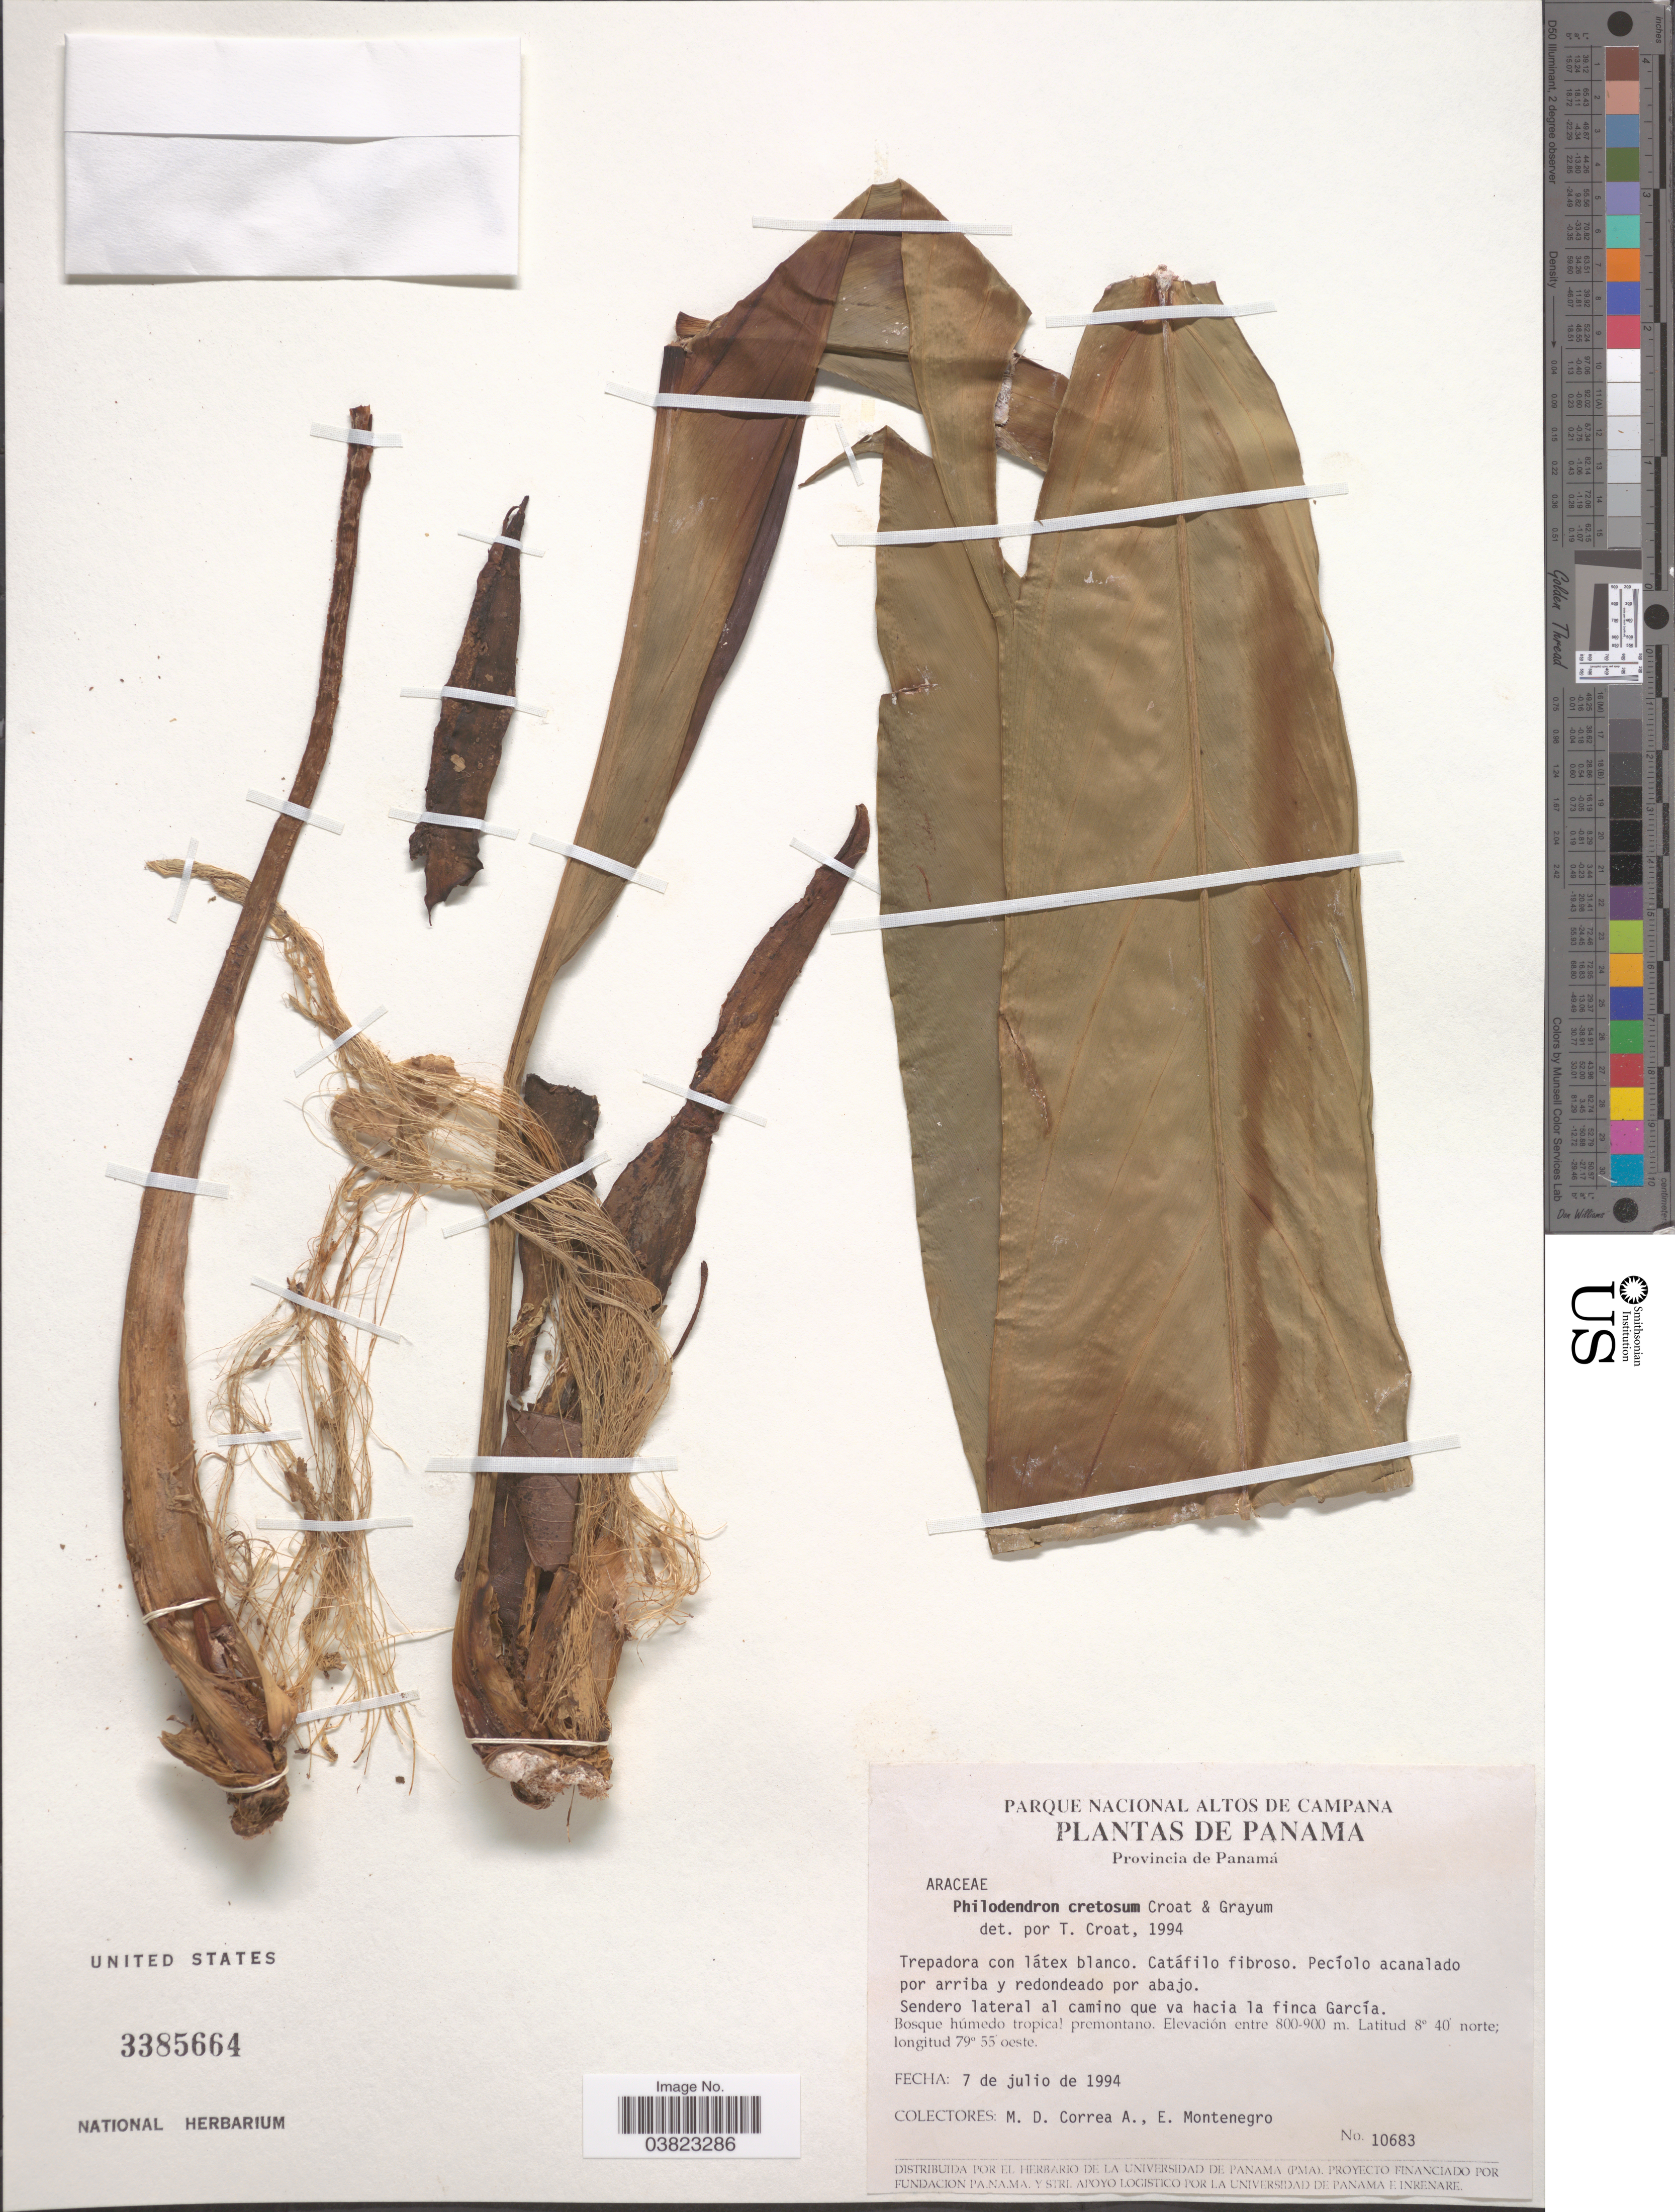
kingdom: Plantae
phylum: Tracheophyta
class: Liliopsida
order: Alismatales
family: Araceae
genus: Philodendron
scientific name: Philodendron cretosum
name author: Croat & Grayum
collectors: M. D. Corrêa-A. & E. Montenegro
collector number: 10683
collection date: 1994-07-07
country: Panama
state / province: Panamá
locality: Sendero lateral al camino que va hacia la finca García. Bosque húmedo tropical premontano.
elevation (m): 800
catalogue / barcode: US 3385664